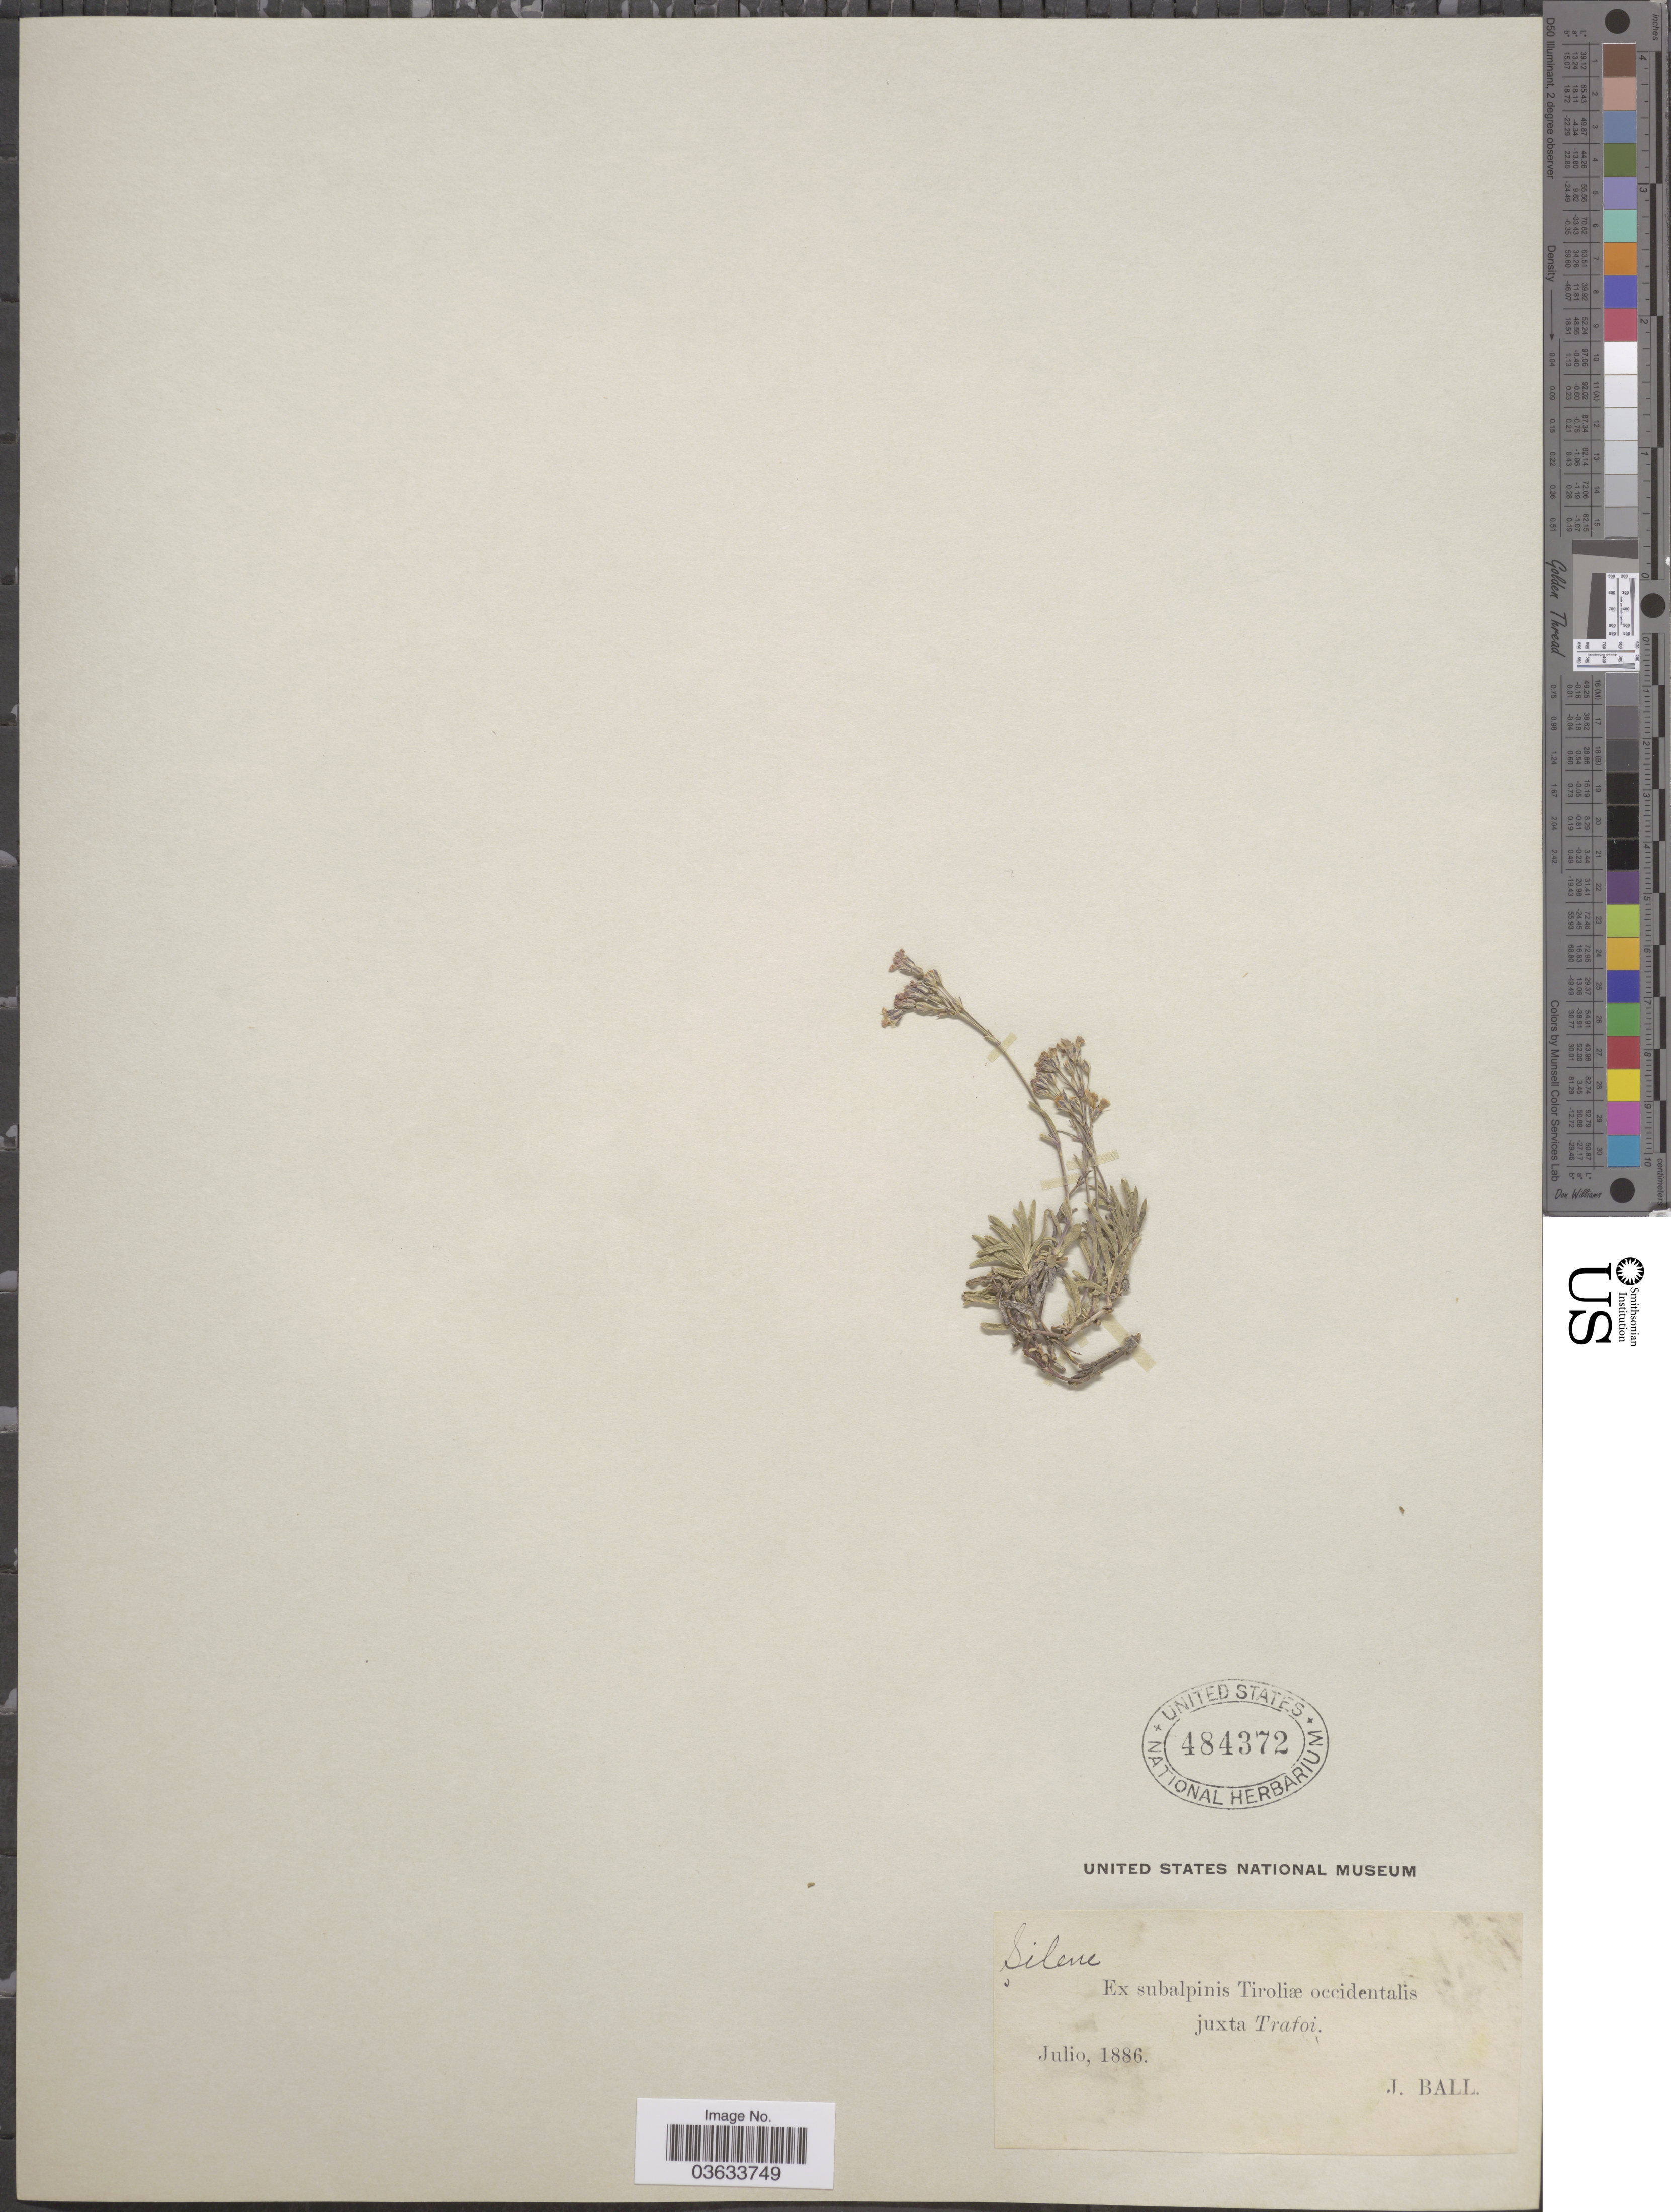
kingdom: Plantae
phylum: Tracheophyta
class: Magnoliopsida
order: Caryophyllales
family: Caryophyllaceae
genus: Silene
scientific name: Silene sp.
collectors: J. Ball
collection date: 1886-07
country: Italy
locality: Ex subalpinis Tiroliæ occidentalis juxta Trafoi.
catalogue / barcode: US 484372